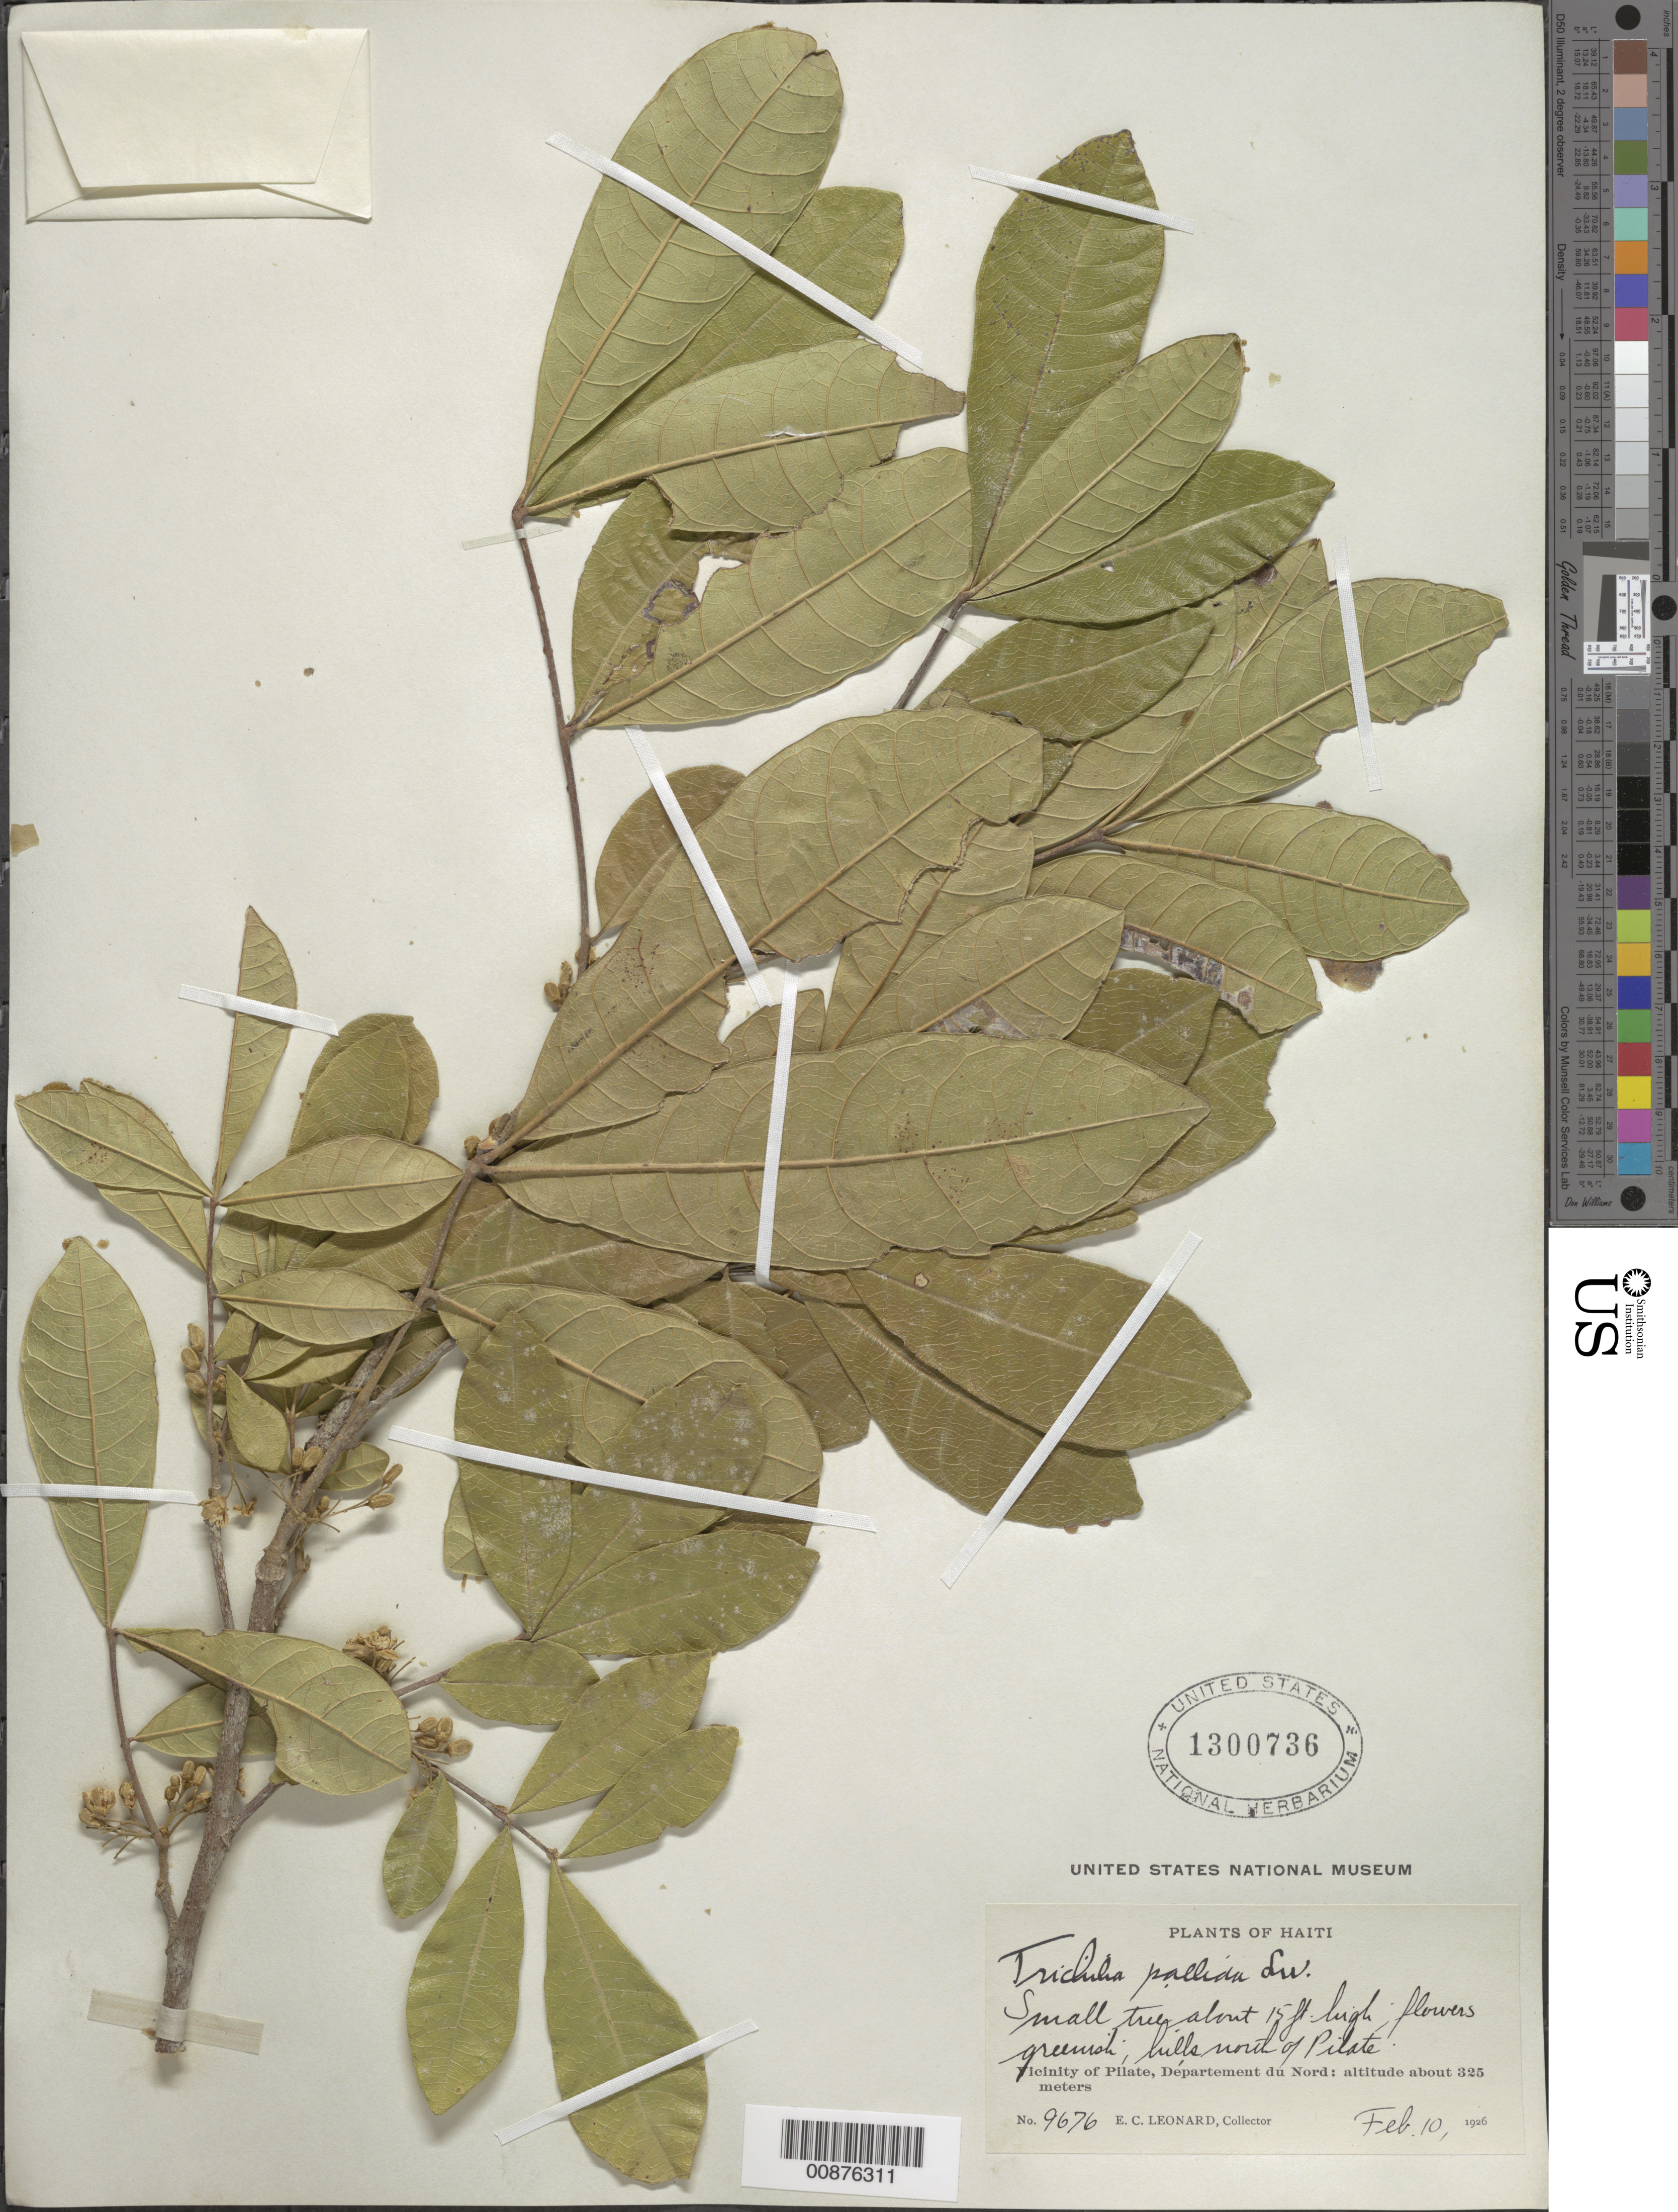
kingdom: Plantae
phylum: Tracheophyta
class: Magnoliopsida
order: Sapindales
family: Meliaceae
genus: Trichilia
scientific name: Trichilia pallida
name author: Sw.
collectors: E. C. Leonard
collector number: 9676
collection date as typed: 10 Feb 1926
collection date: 1926-02-10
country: Haiti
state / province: Nord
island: Hispaniola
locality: Vicinity of Pilate, N of town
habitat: Hills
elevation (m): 325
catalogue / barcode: US 1300736